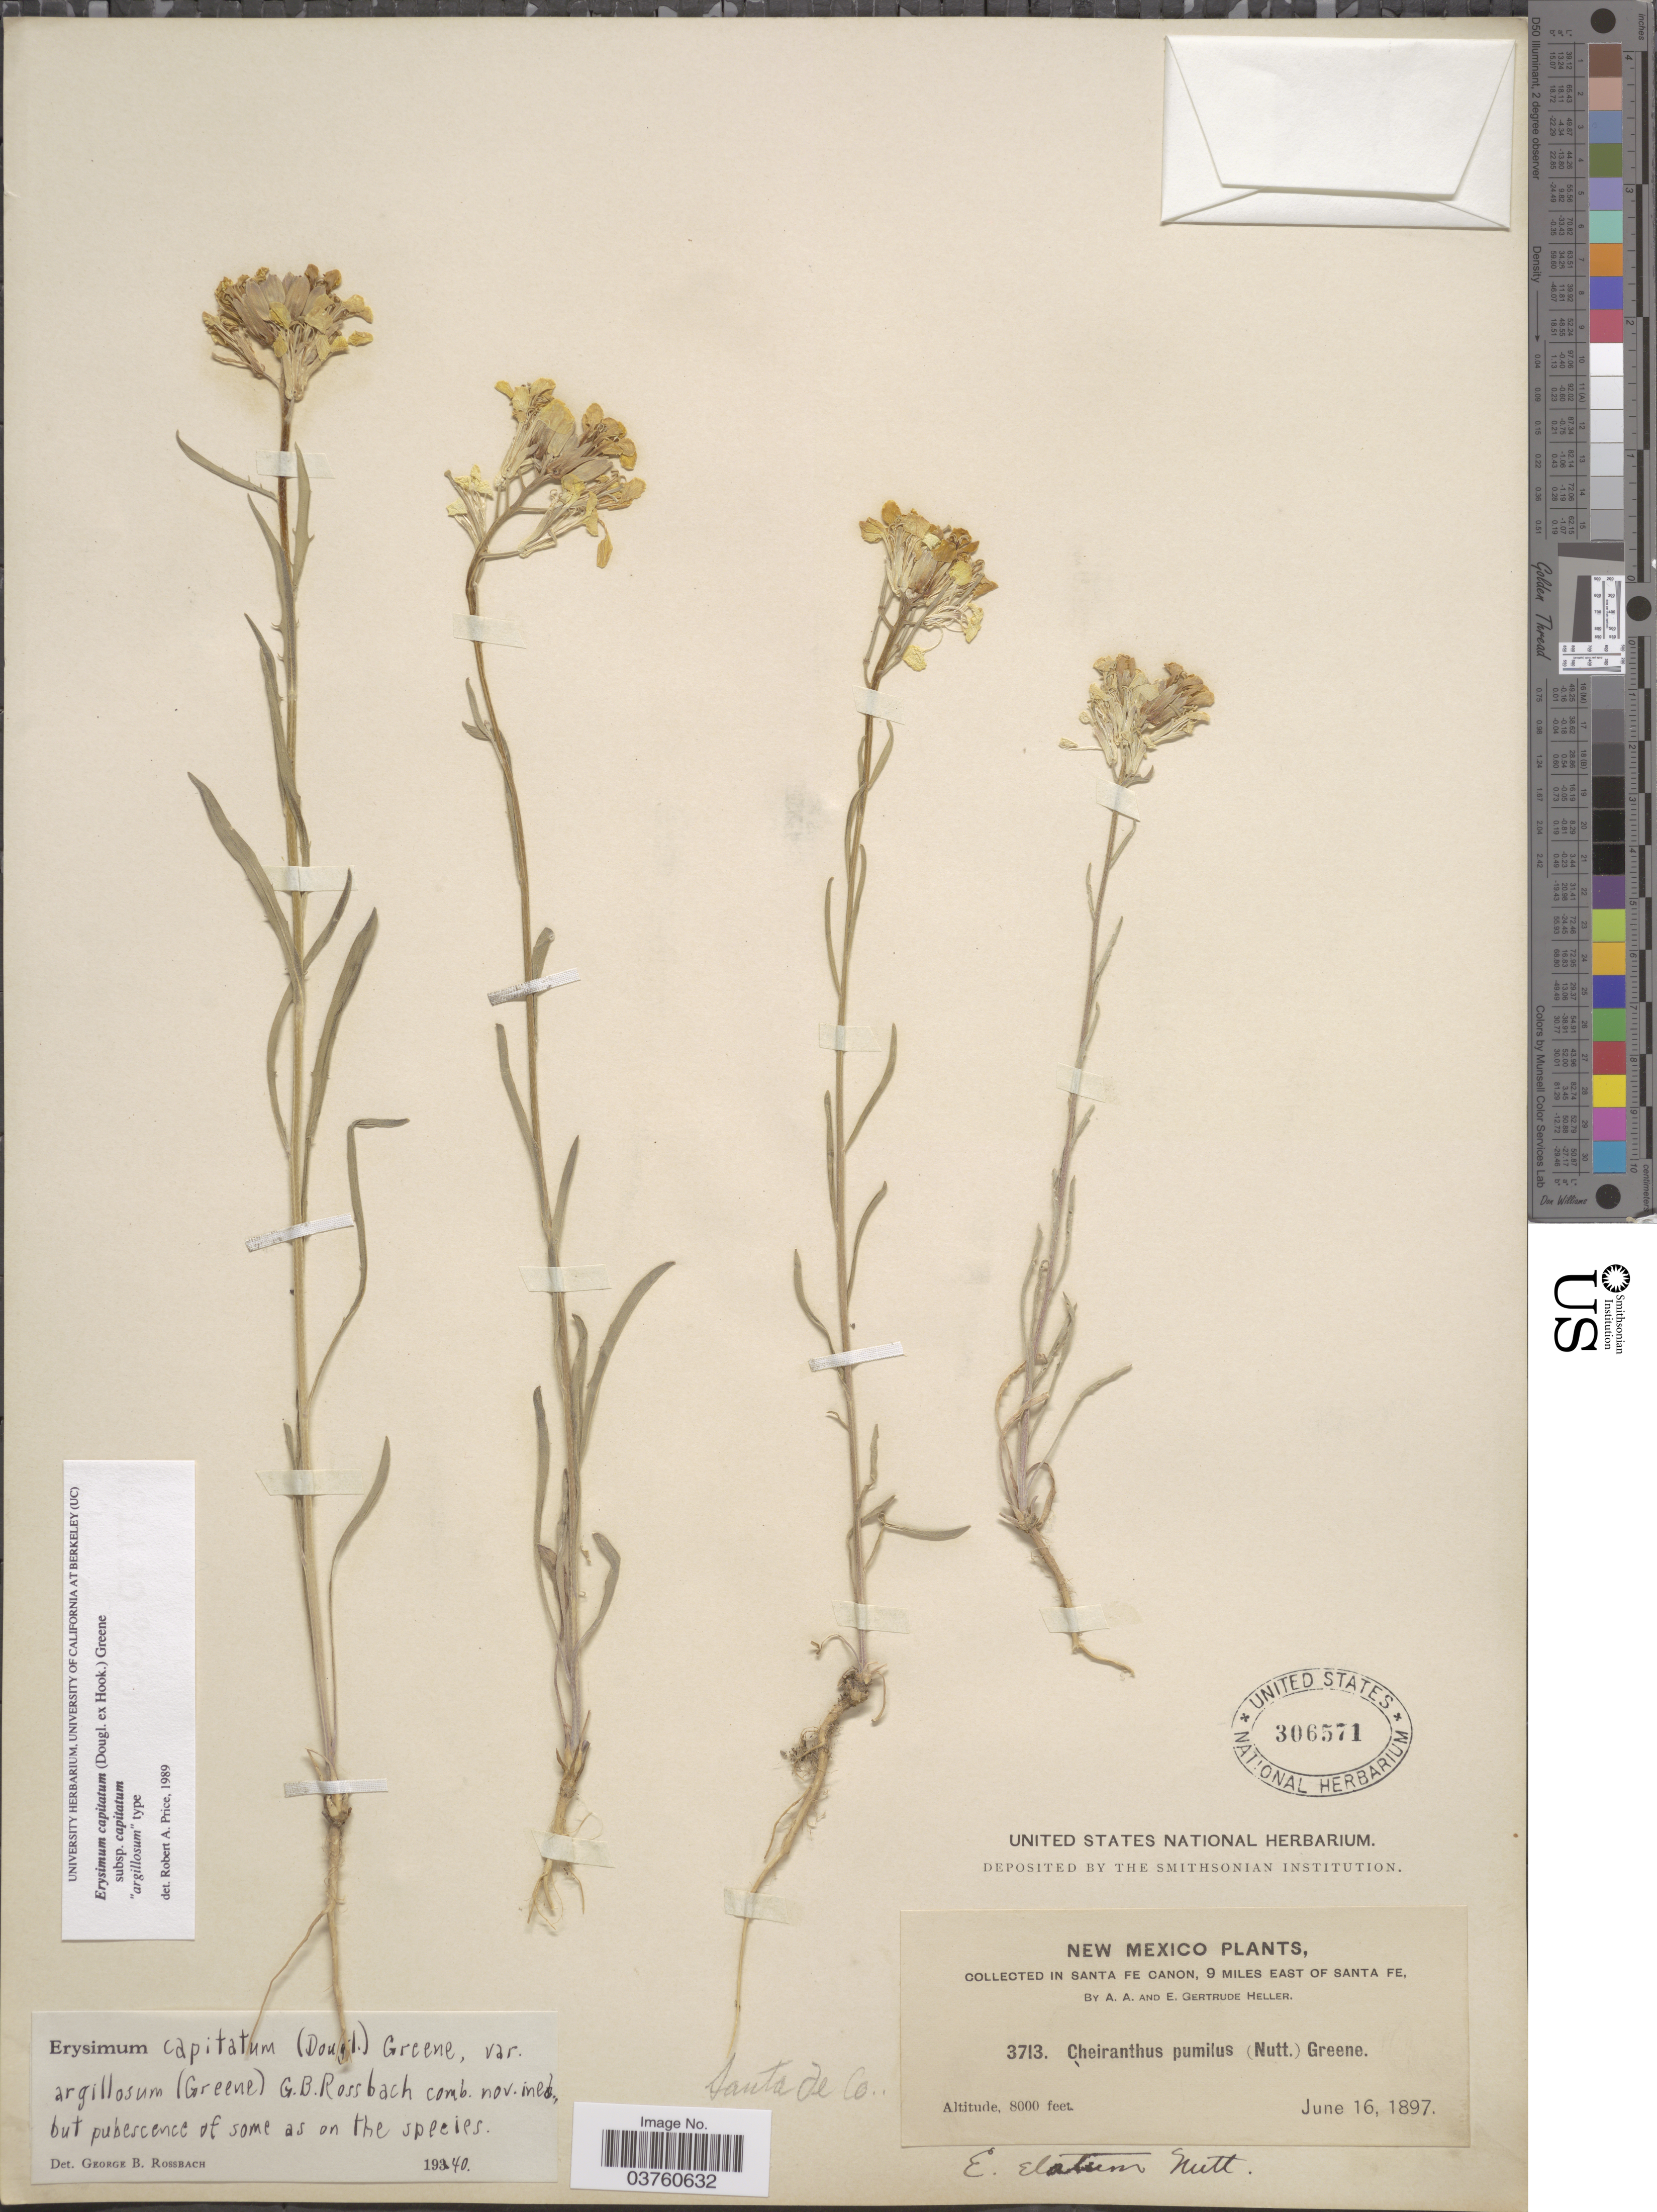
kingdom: Plantae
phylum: Tracheophyta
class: Magnoliopsida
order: Brassicales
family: Brassicaceae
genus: Erysimum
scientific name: Erysimum capitatum subsp. capitatum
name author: (Douglas ex Hook.) Greene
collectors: A. A. Heller & E. G. Heller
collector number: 3713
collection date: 1897-06-16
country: United States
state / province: New Mexico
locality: Santa Fe Canon, 9 miles east of Santa Fe. Santa Fe Co.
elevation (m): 2438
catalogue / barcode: US 306571